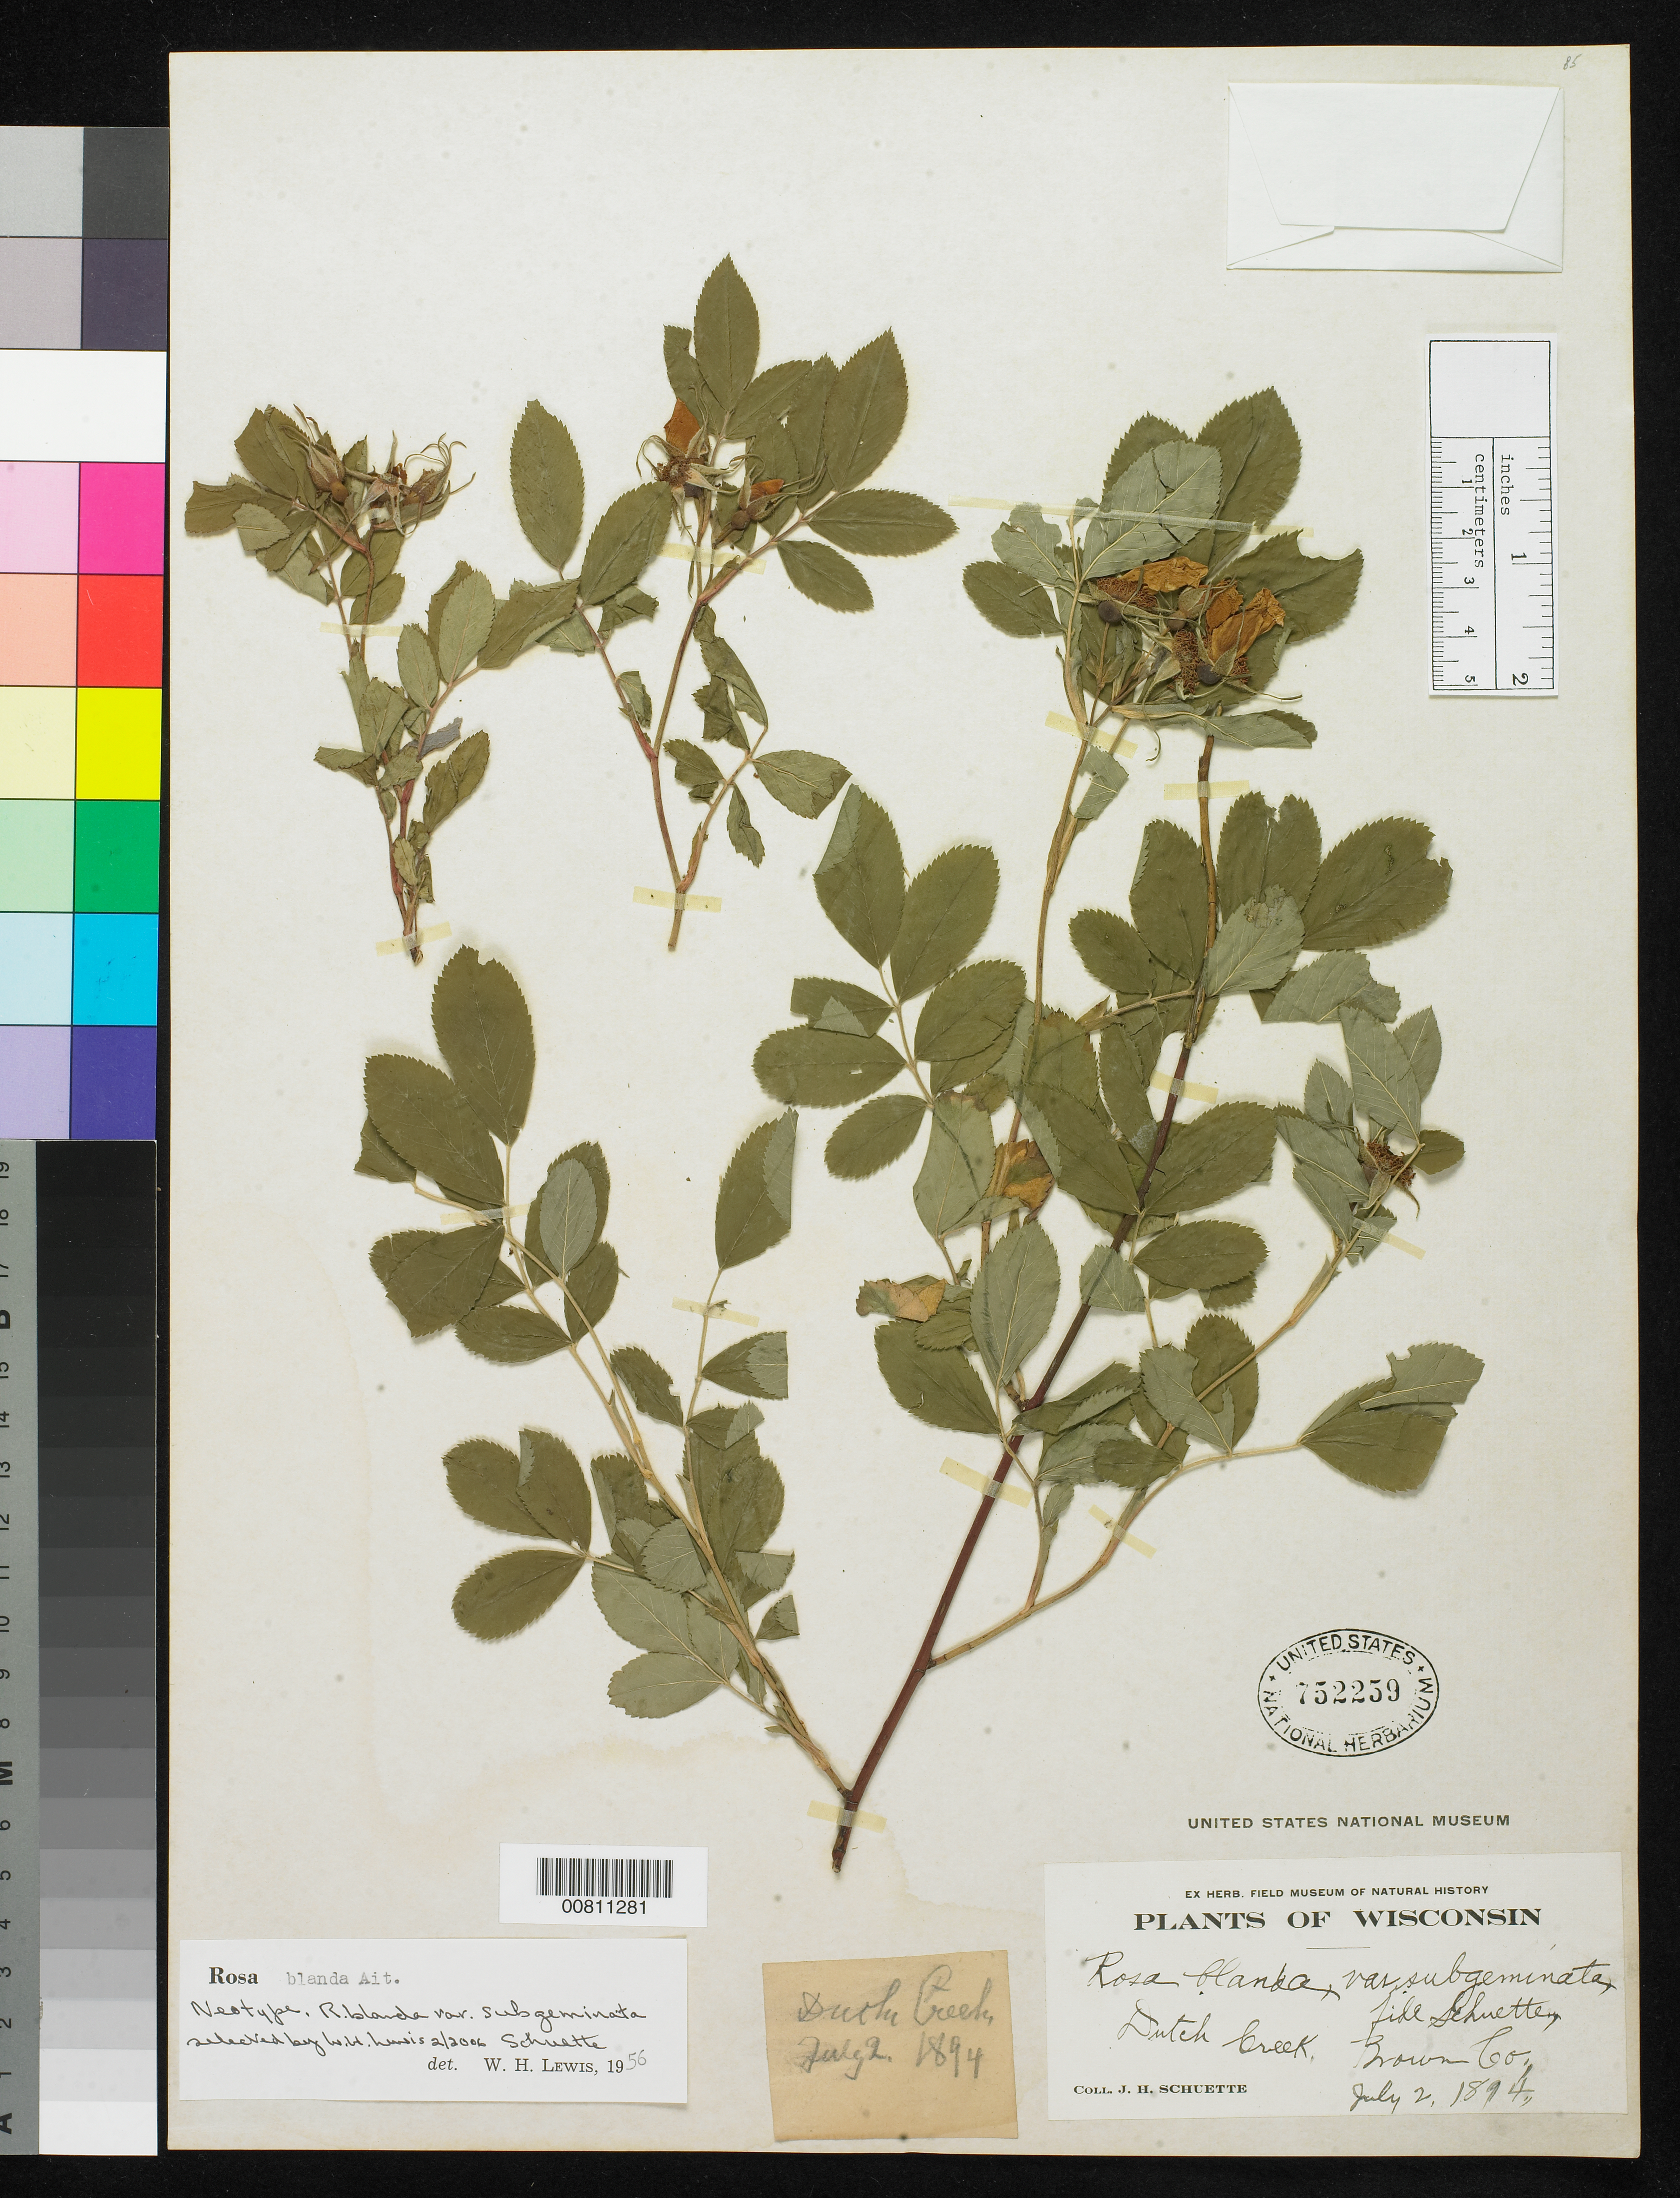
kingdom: Plantae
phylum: Tracheophyta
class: Magnoliopsida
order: Rosales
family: Rosaceae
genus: Rosa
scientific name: Rosa blanda var. subgeminata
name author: Schuette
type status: Lectotype; Type Collection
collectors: J. H. Schuette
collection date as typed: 02 Jul 1894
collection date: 1894-07-02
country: United States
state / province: Wisconsin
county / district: Brown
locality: Dutch Creek, Brown Co.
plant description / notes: No specimens cited in protologue; annotated as "neotype" by W.H. Lewis (1956), published as lectotype (2012).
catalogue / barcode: US 752259